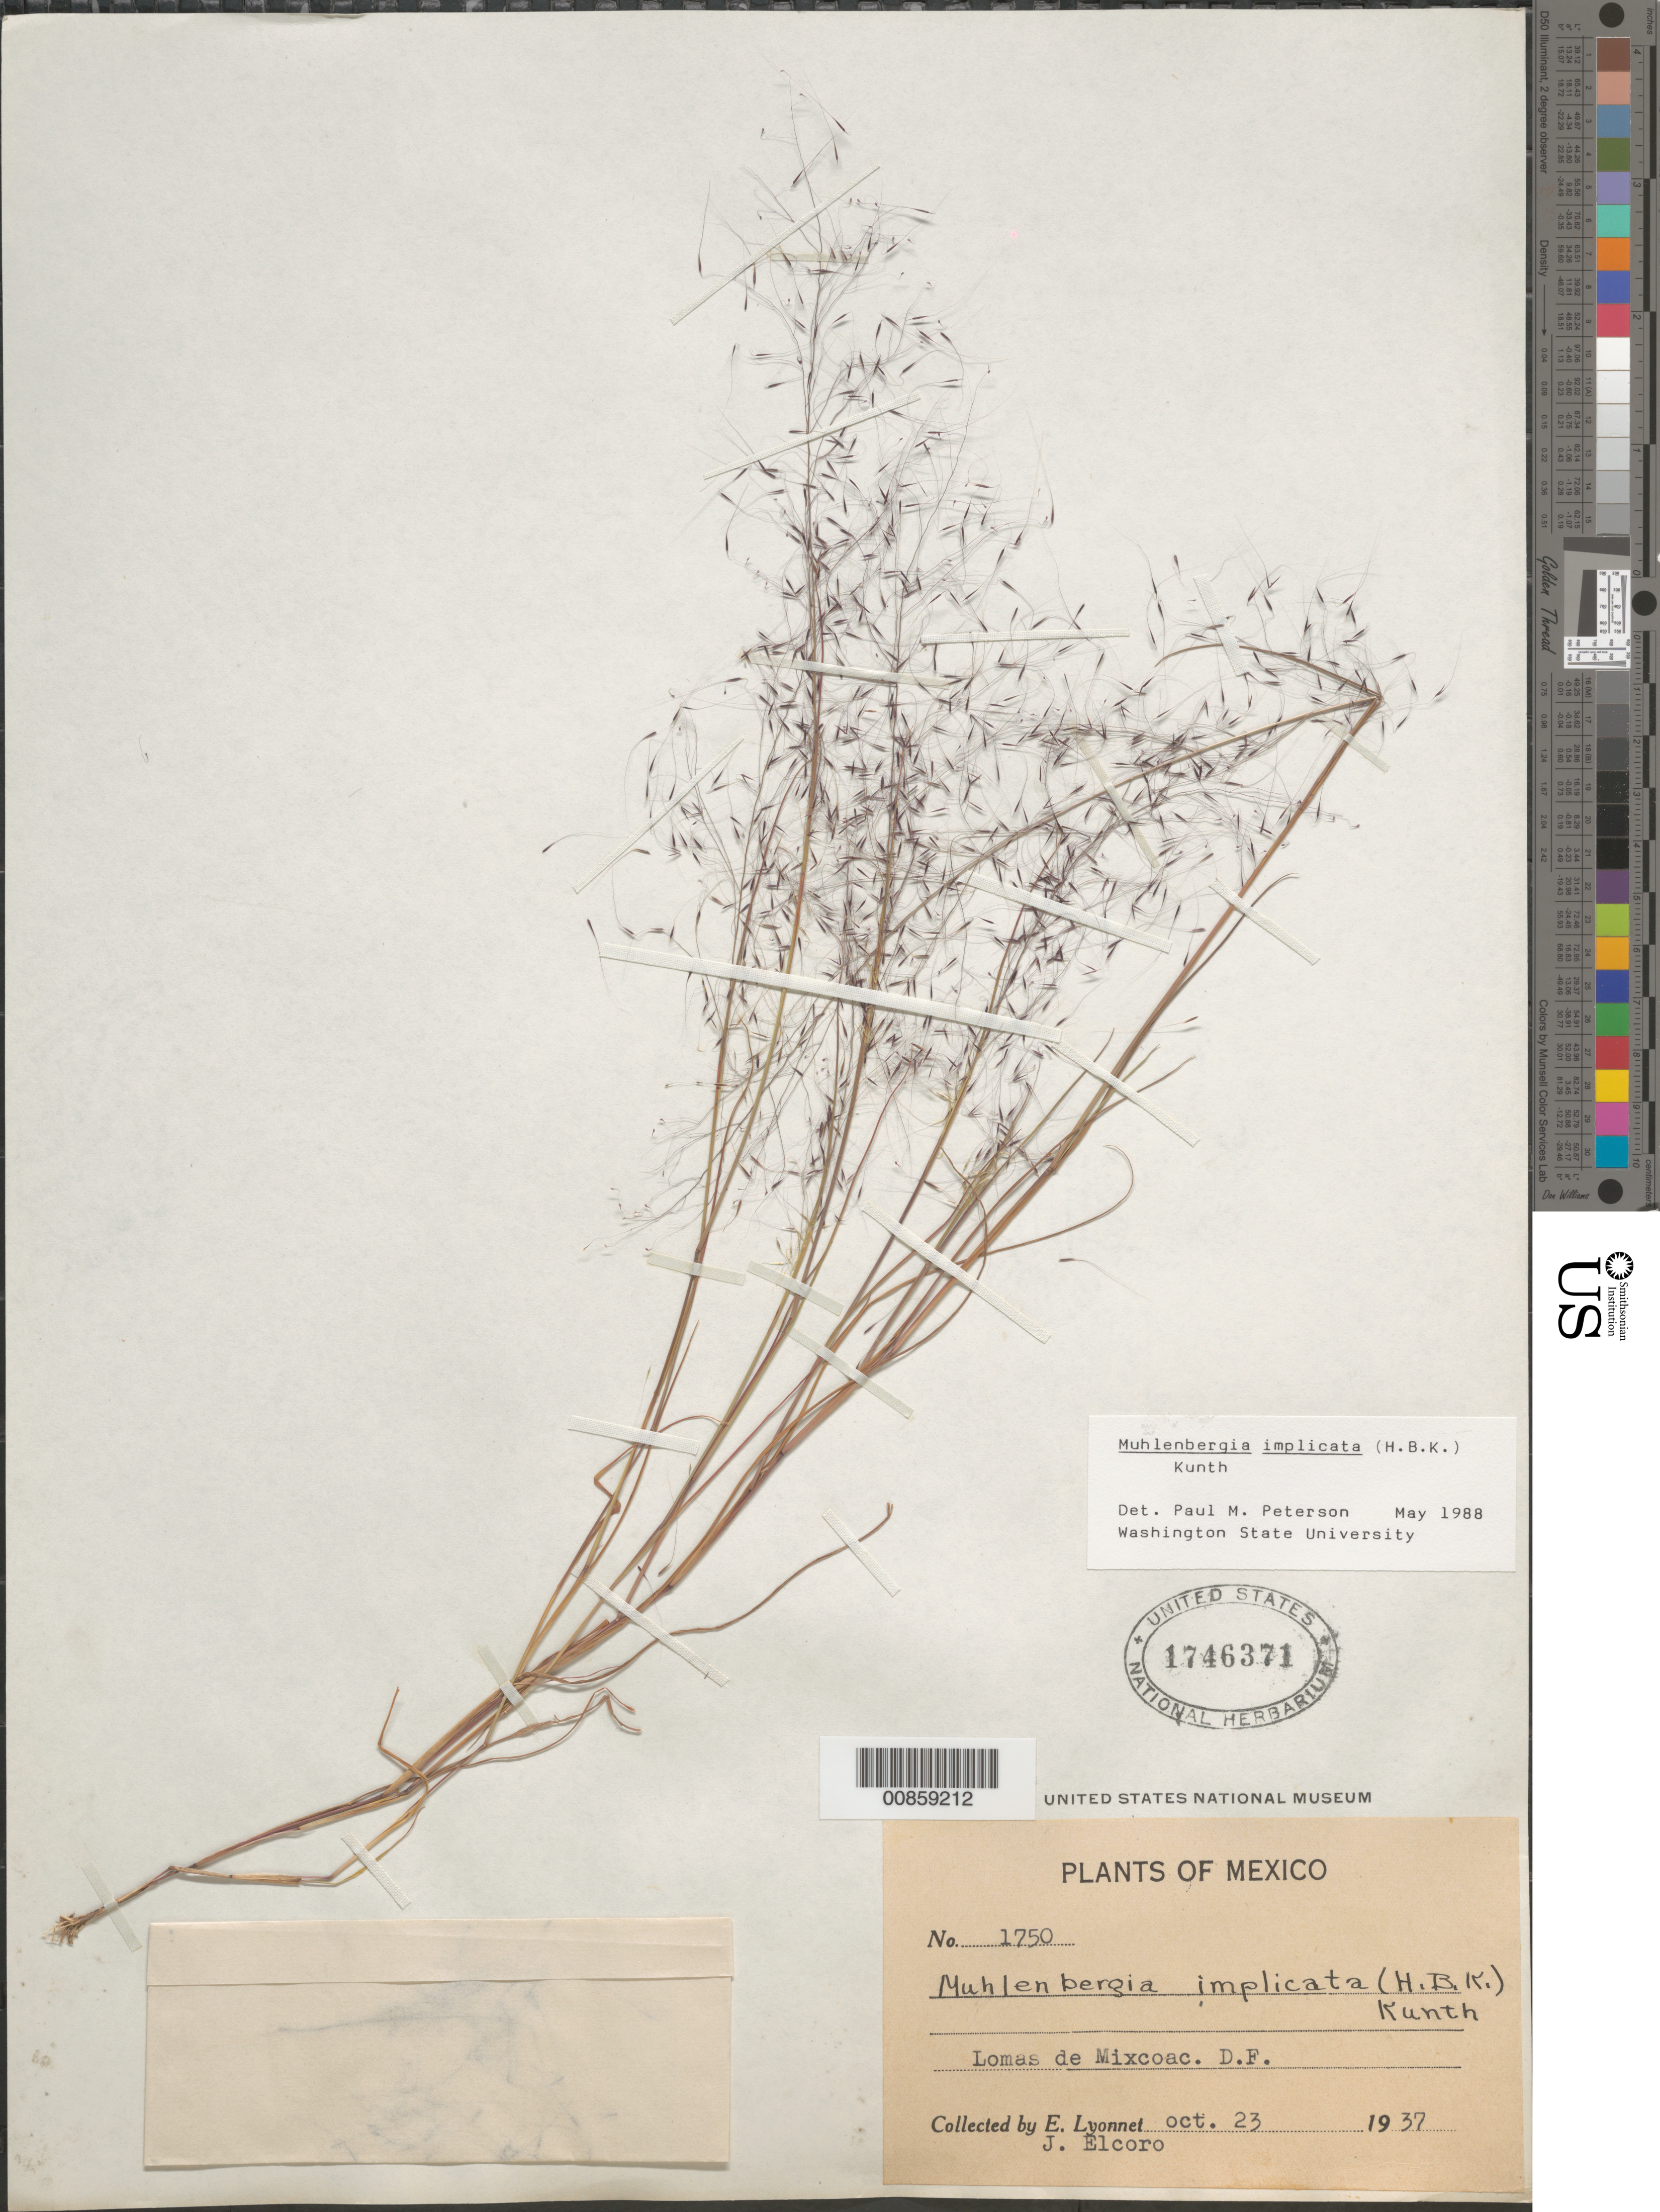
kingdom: Plantae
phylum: Tracheophyta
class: Liliopsida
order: Poales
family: Poaceae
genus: Muhlenbergia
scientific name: Muhlenbergia implicata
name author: (Kunth) Trin.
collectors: Bro. E. Lyonnet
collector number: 1750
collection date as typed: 20 Oct 1937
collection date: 1937-10-20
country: Mexico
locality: Lava fields, Valley of Mexico, Coyoacán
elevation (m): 2987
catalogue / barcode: US 1746371